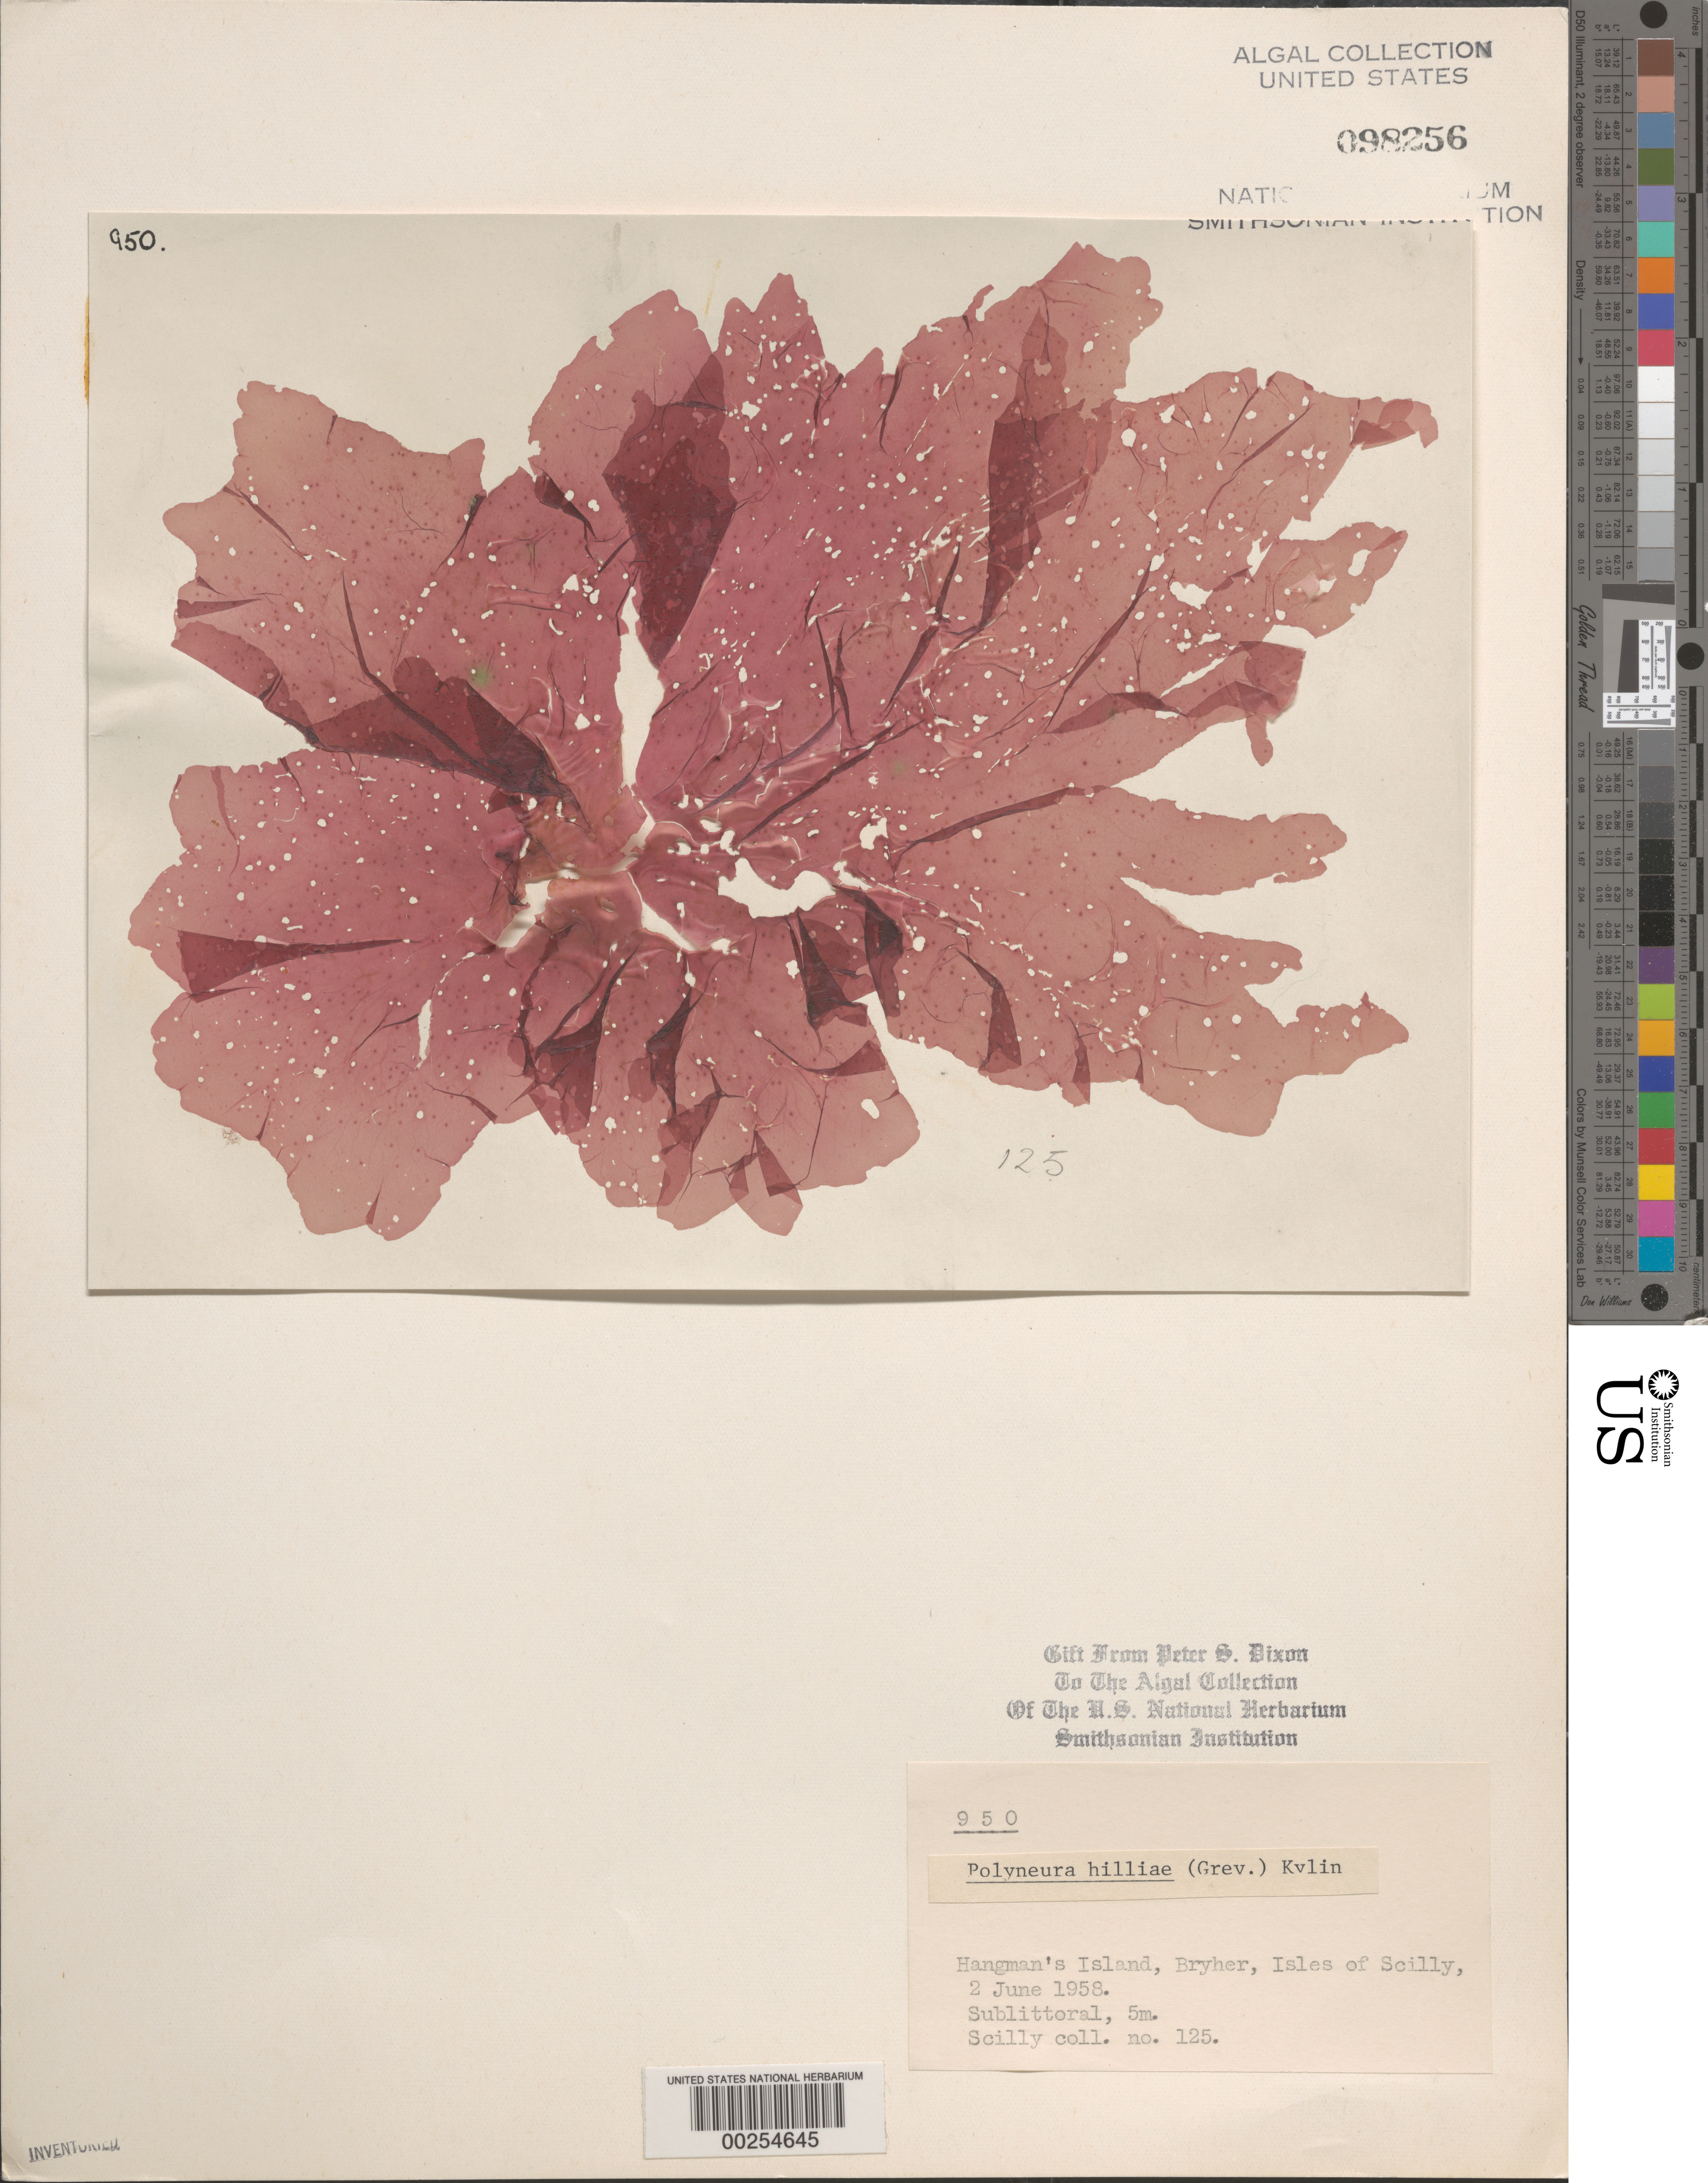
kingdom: Plantae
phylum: Rhodophyta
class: Florideophyceae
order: Ceramiales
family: Delesseriaceae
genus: Polyneura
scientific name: Polyneura bonnemaisonii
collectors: P. S. Dixon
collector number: PSD 950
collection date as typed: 02 Jun 1958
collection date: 1958-06-02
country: United Kingdom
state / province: England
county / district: Council of the Isles of Scilly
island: Bryher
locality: Hangman's Island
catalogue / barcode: US 98256